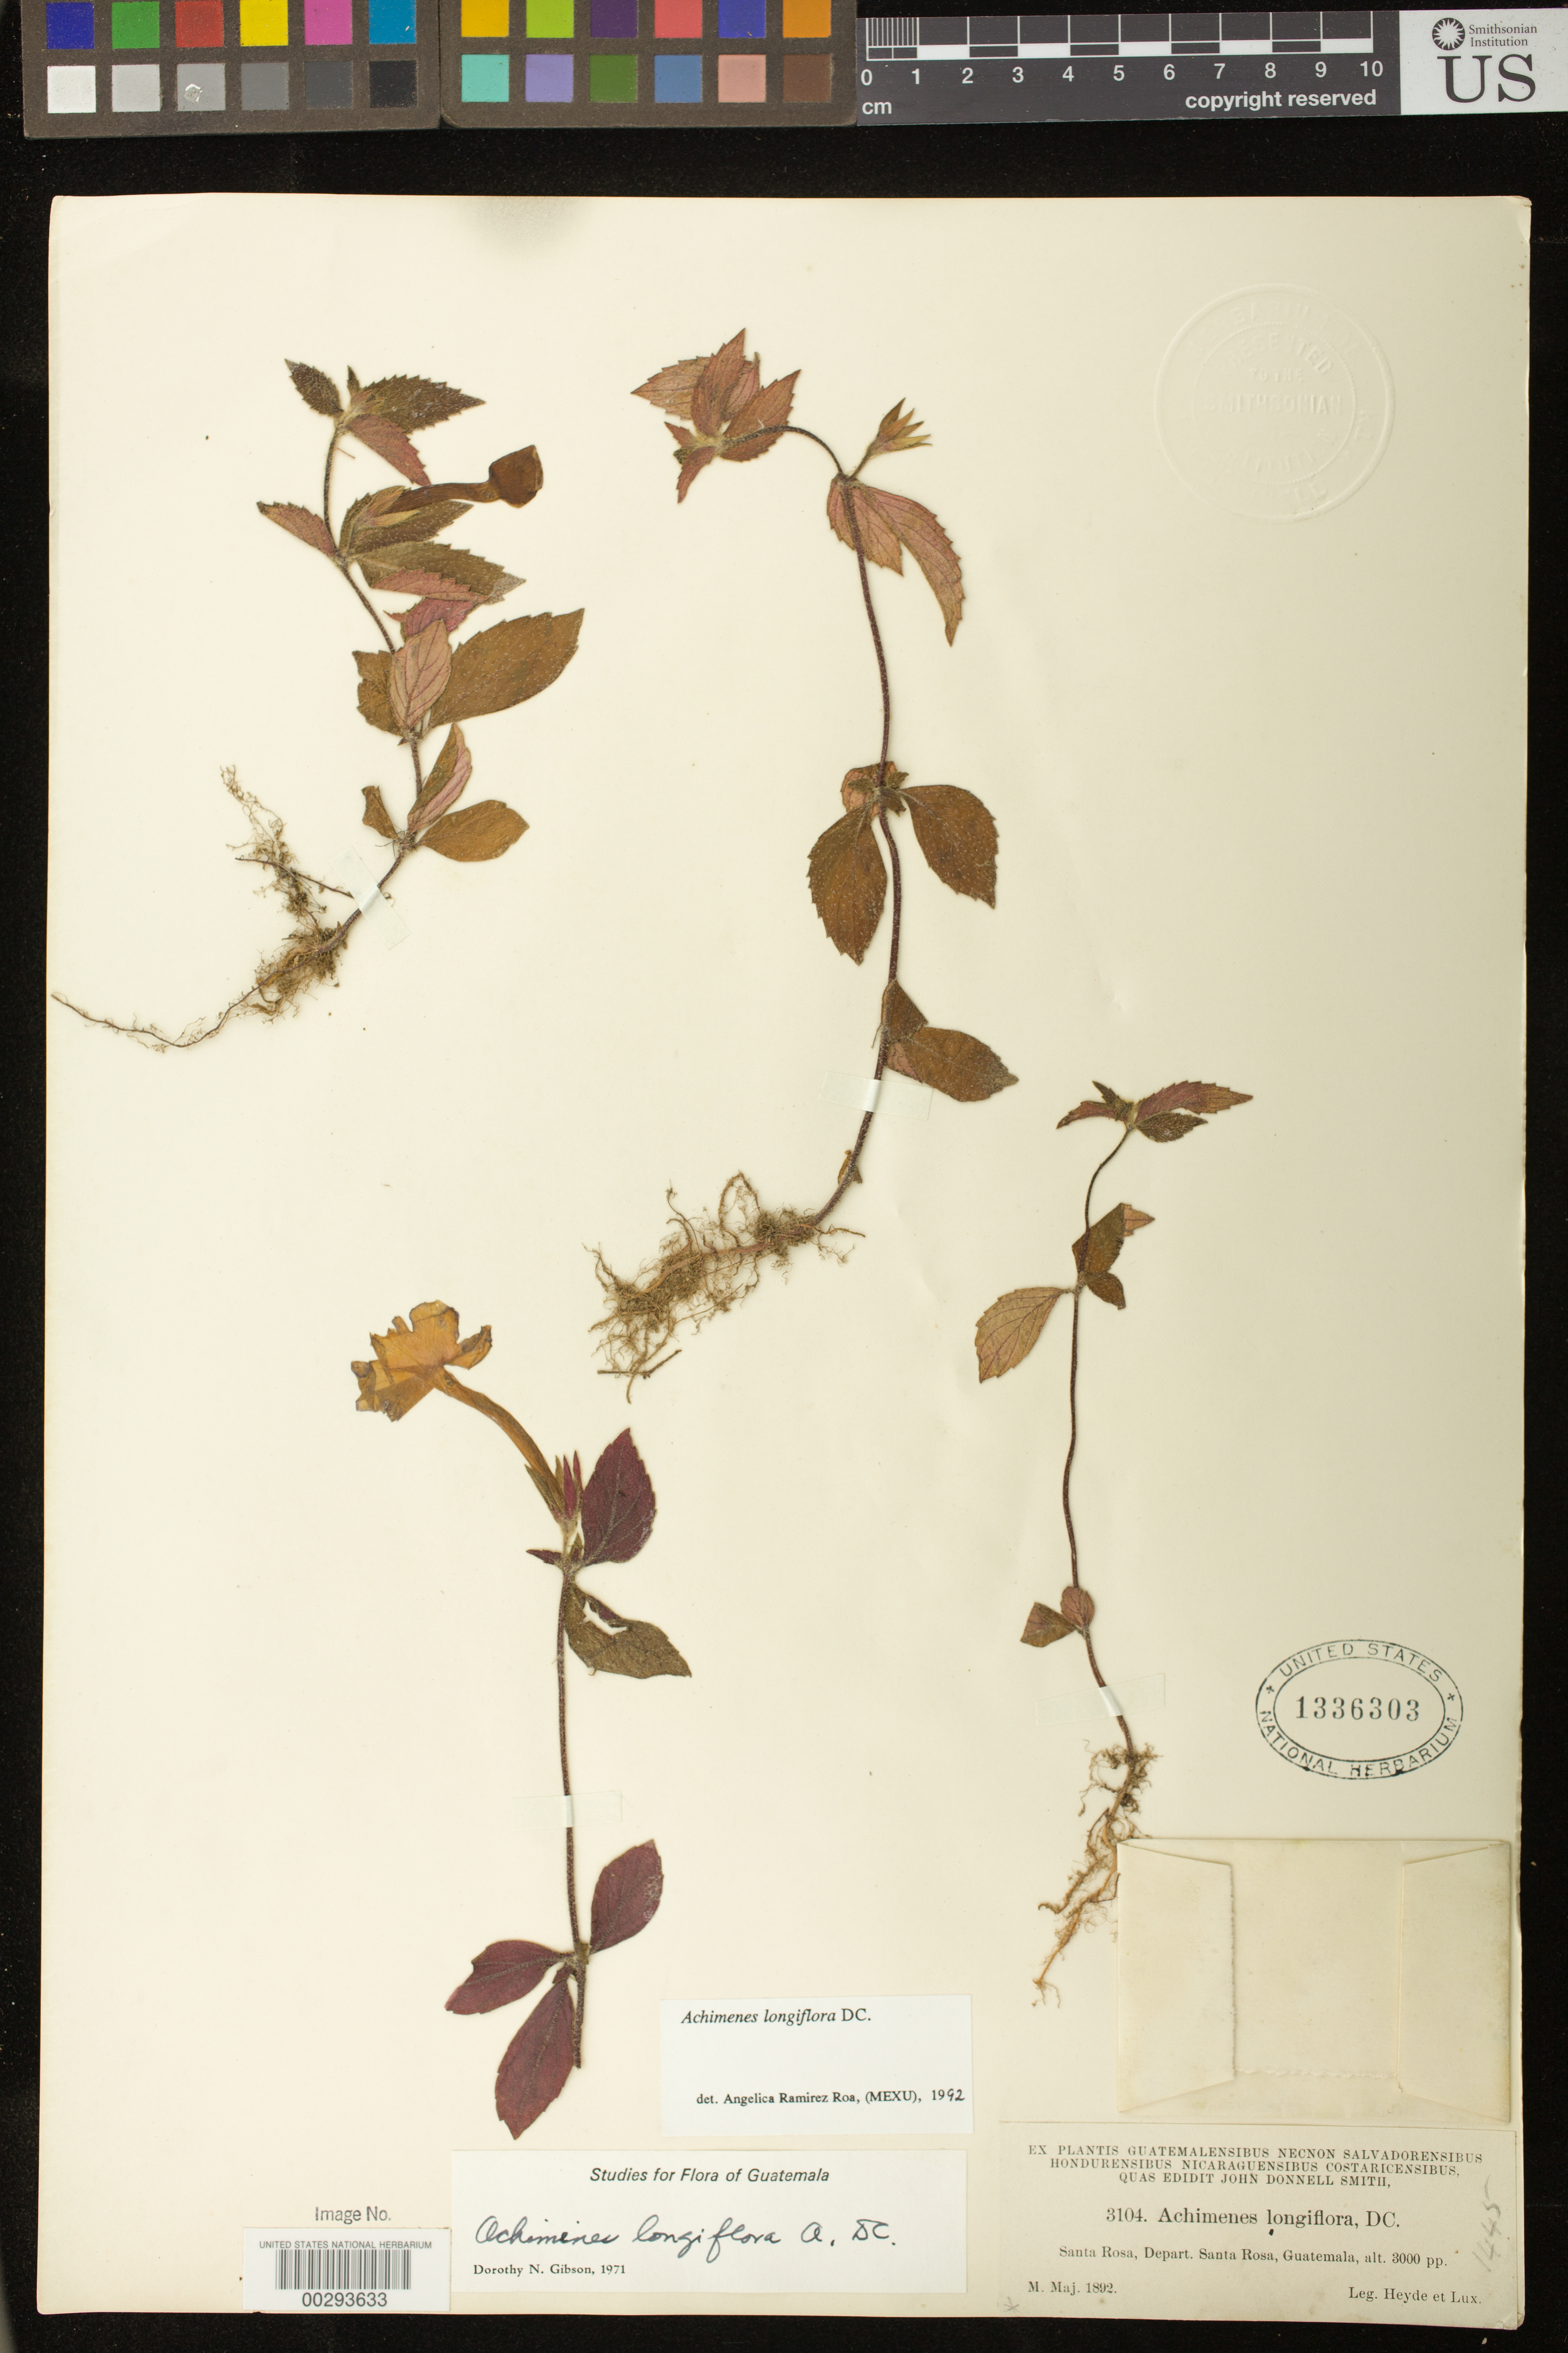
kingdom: Plantae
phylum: Tracheophyta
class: Magnoliopsida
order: Lamiales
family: Gesneriaceae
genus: Achimenes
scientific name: Achimenes longiflora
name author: DC.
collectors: E. T. Heyde & E. Lux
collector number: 3104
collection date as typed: May 1892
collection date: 1892-05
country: Guatemala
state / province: Santa Rosa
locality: Santa Rosa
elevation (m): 914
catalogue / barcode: US 1336303